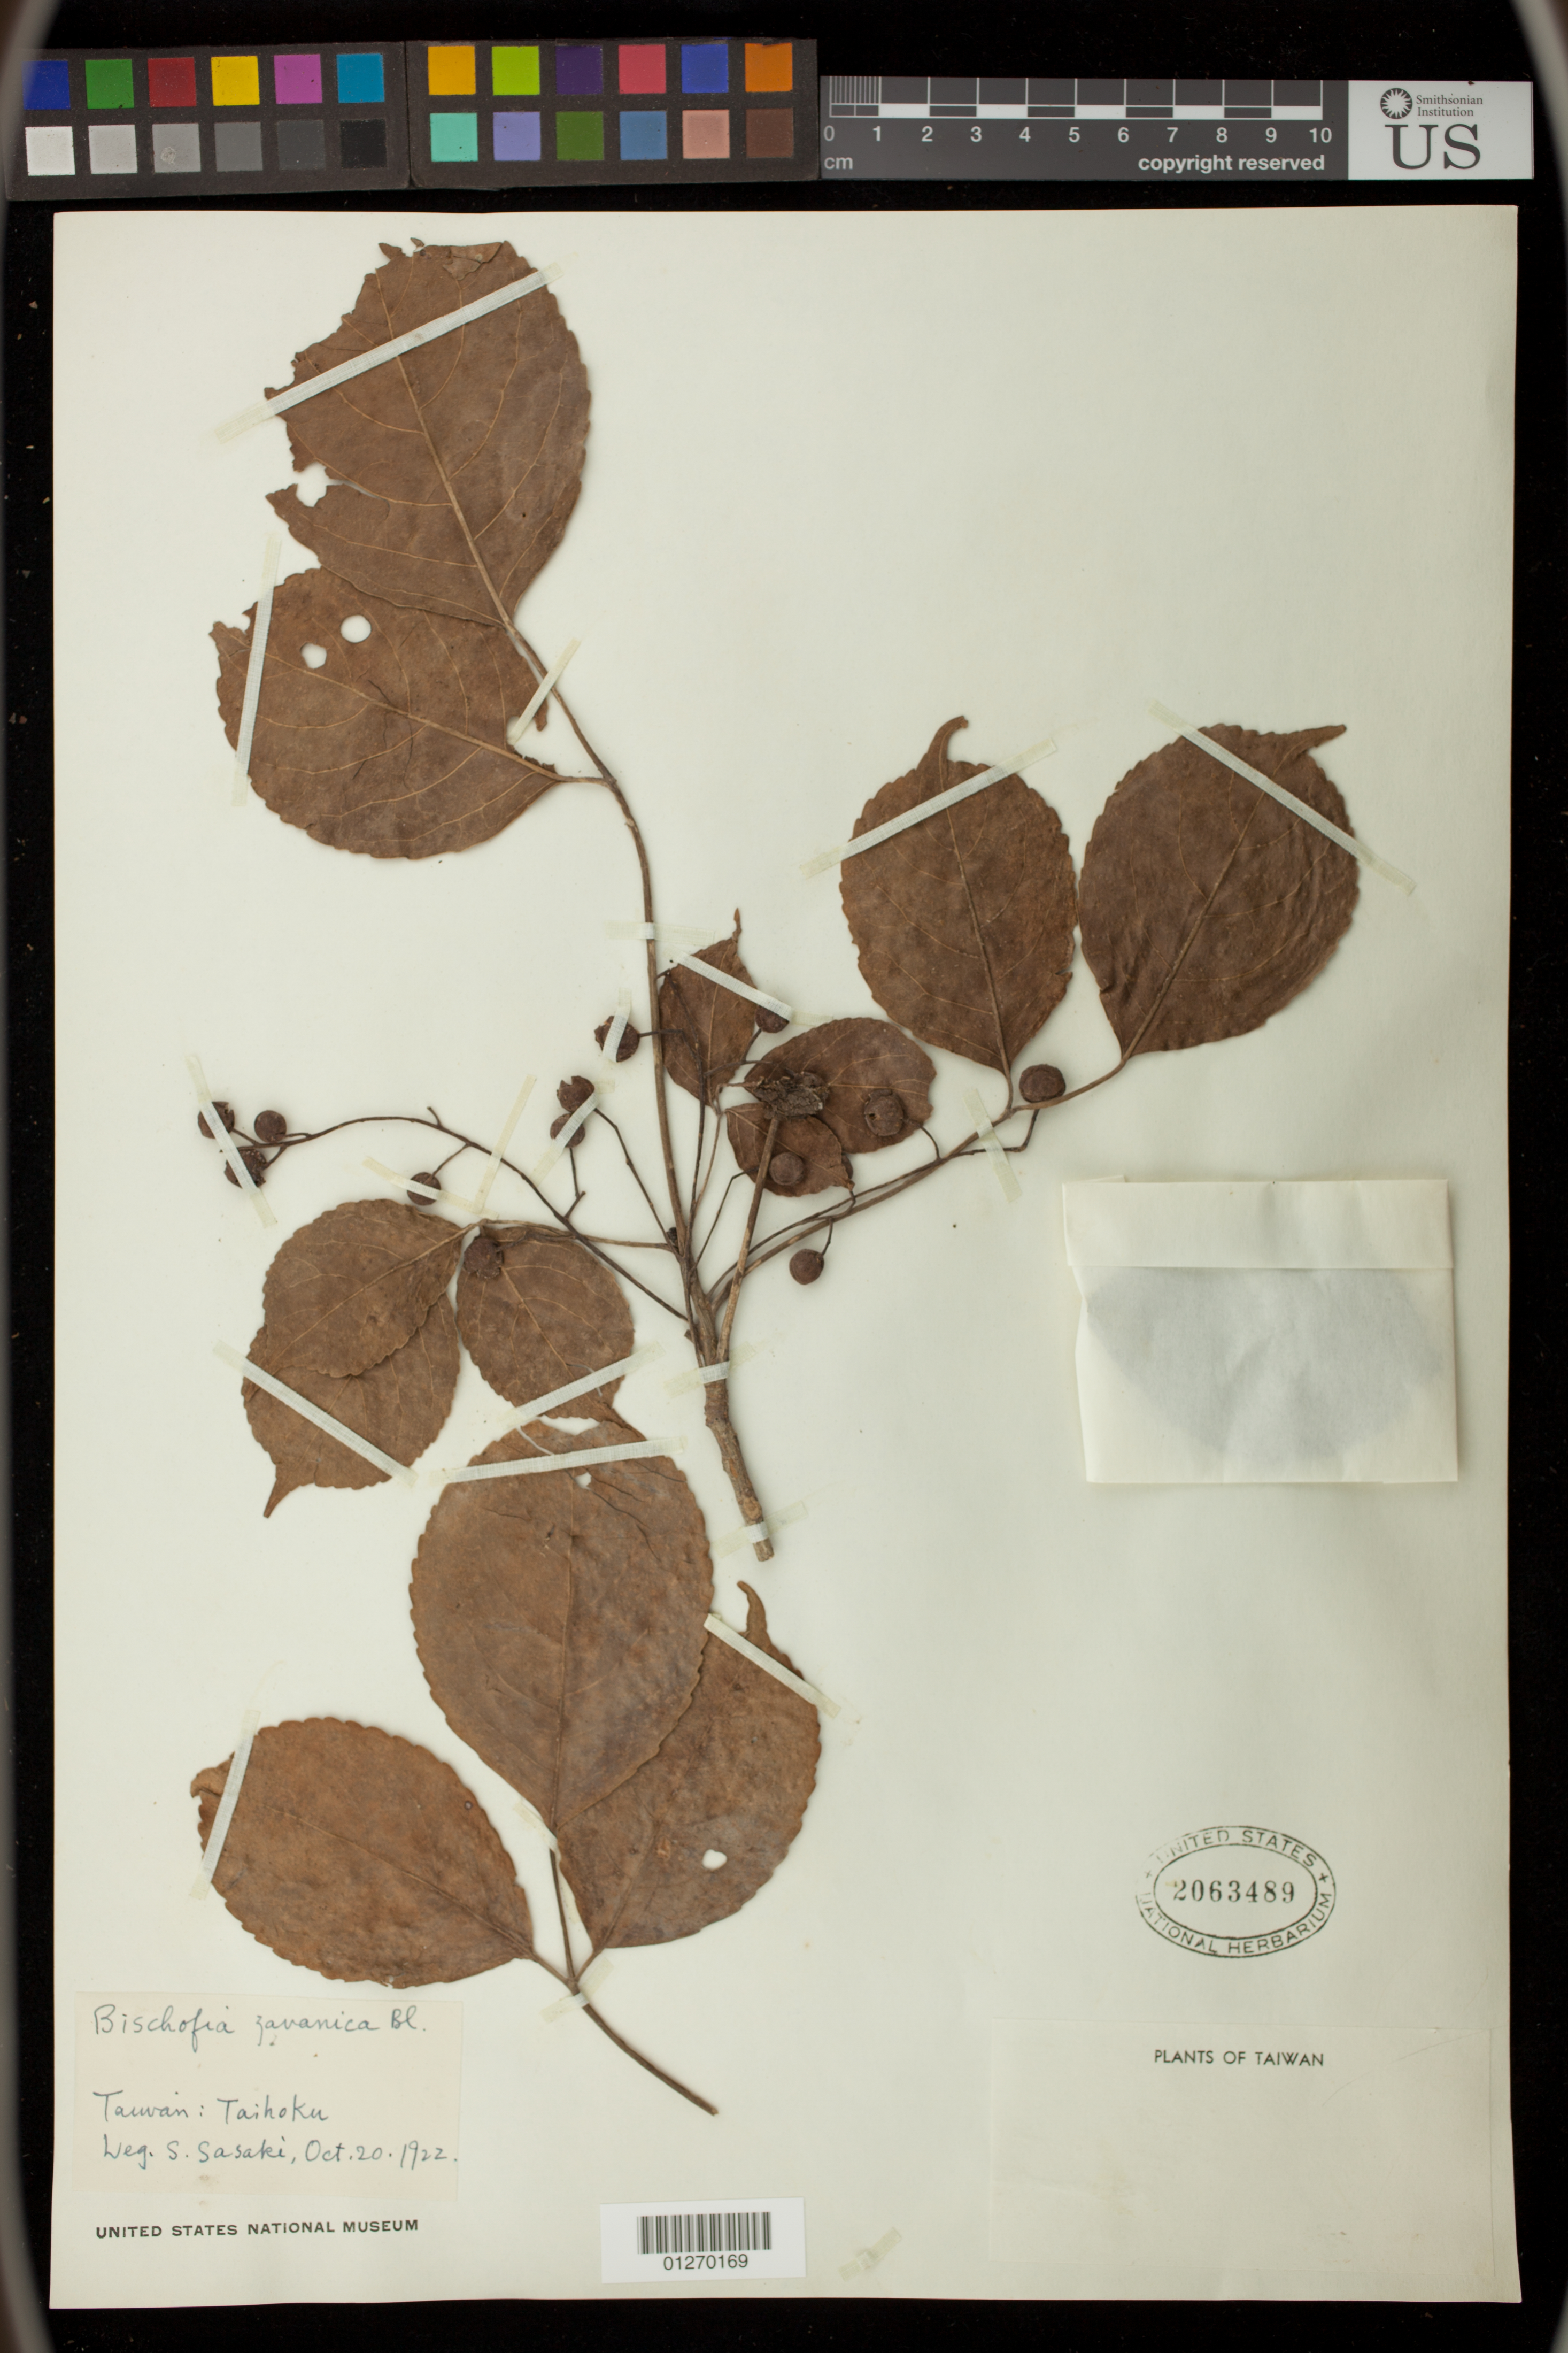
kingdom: Plantae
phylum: Tracheophyta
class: Magnoliopsida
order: Malpighiales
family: Phyllanthaceae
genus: Bischofia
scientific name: Bischofia javanica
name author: Blume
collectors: S. Sasaki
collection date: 1922-10-20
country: Taiwan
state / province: Taipei City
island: Taiwan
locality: Taiwan: Taihoku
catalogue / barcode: US 2063489